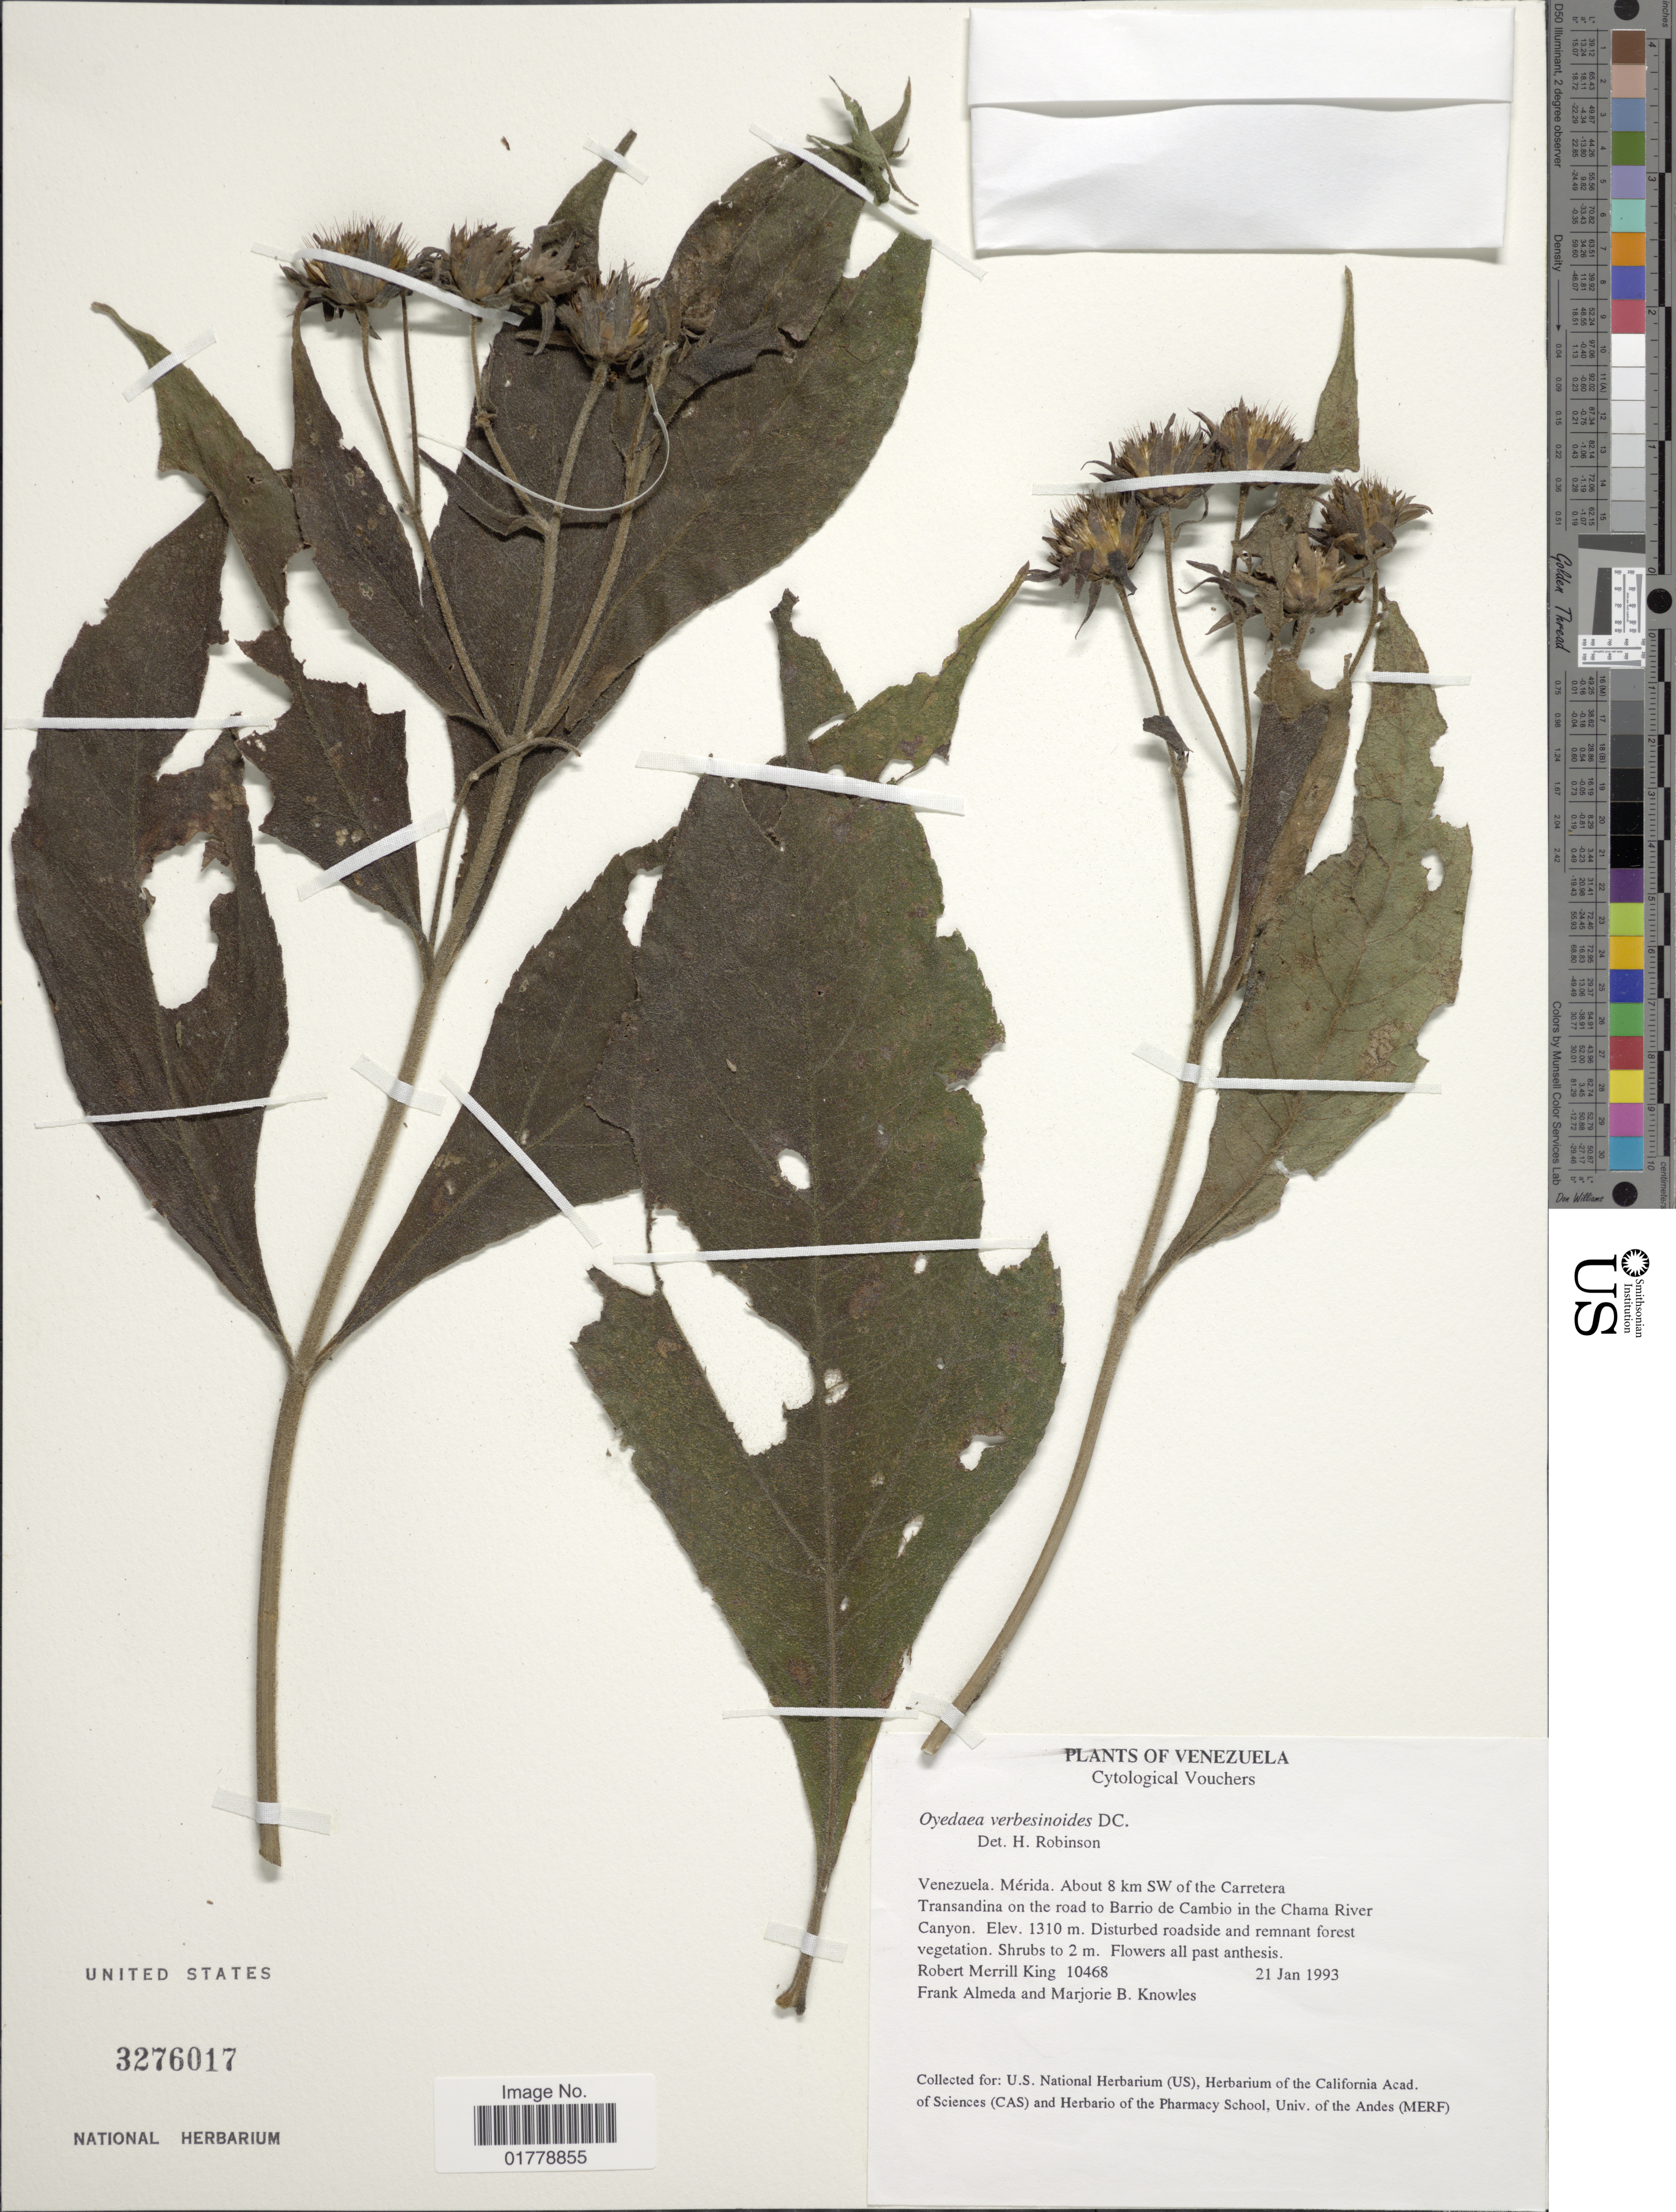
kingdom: Plantae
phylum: Tracheophyta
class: Magnoliopsida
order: Asterales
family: Asteraceae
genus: Oyedaea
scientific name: Oyedaea verbesinoides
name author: DC.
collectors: R. M. King, F. Almeda & M. B. Knowles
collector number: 10468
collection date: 1993-01-21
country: Venezuela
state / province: Mérida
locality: Venezuela. Mérida. About 8 km SW of the Carretera Transandina on the road to Barrio de Cambio in the Chama River Canyon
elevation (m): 1310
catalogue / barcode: US 3276017